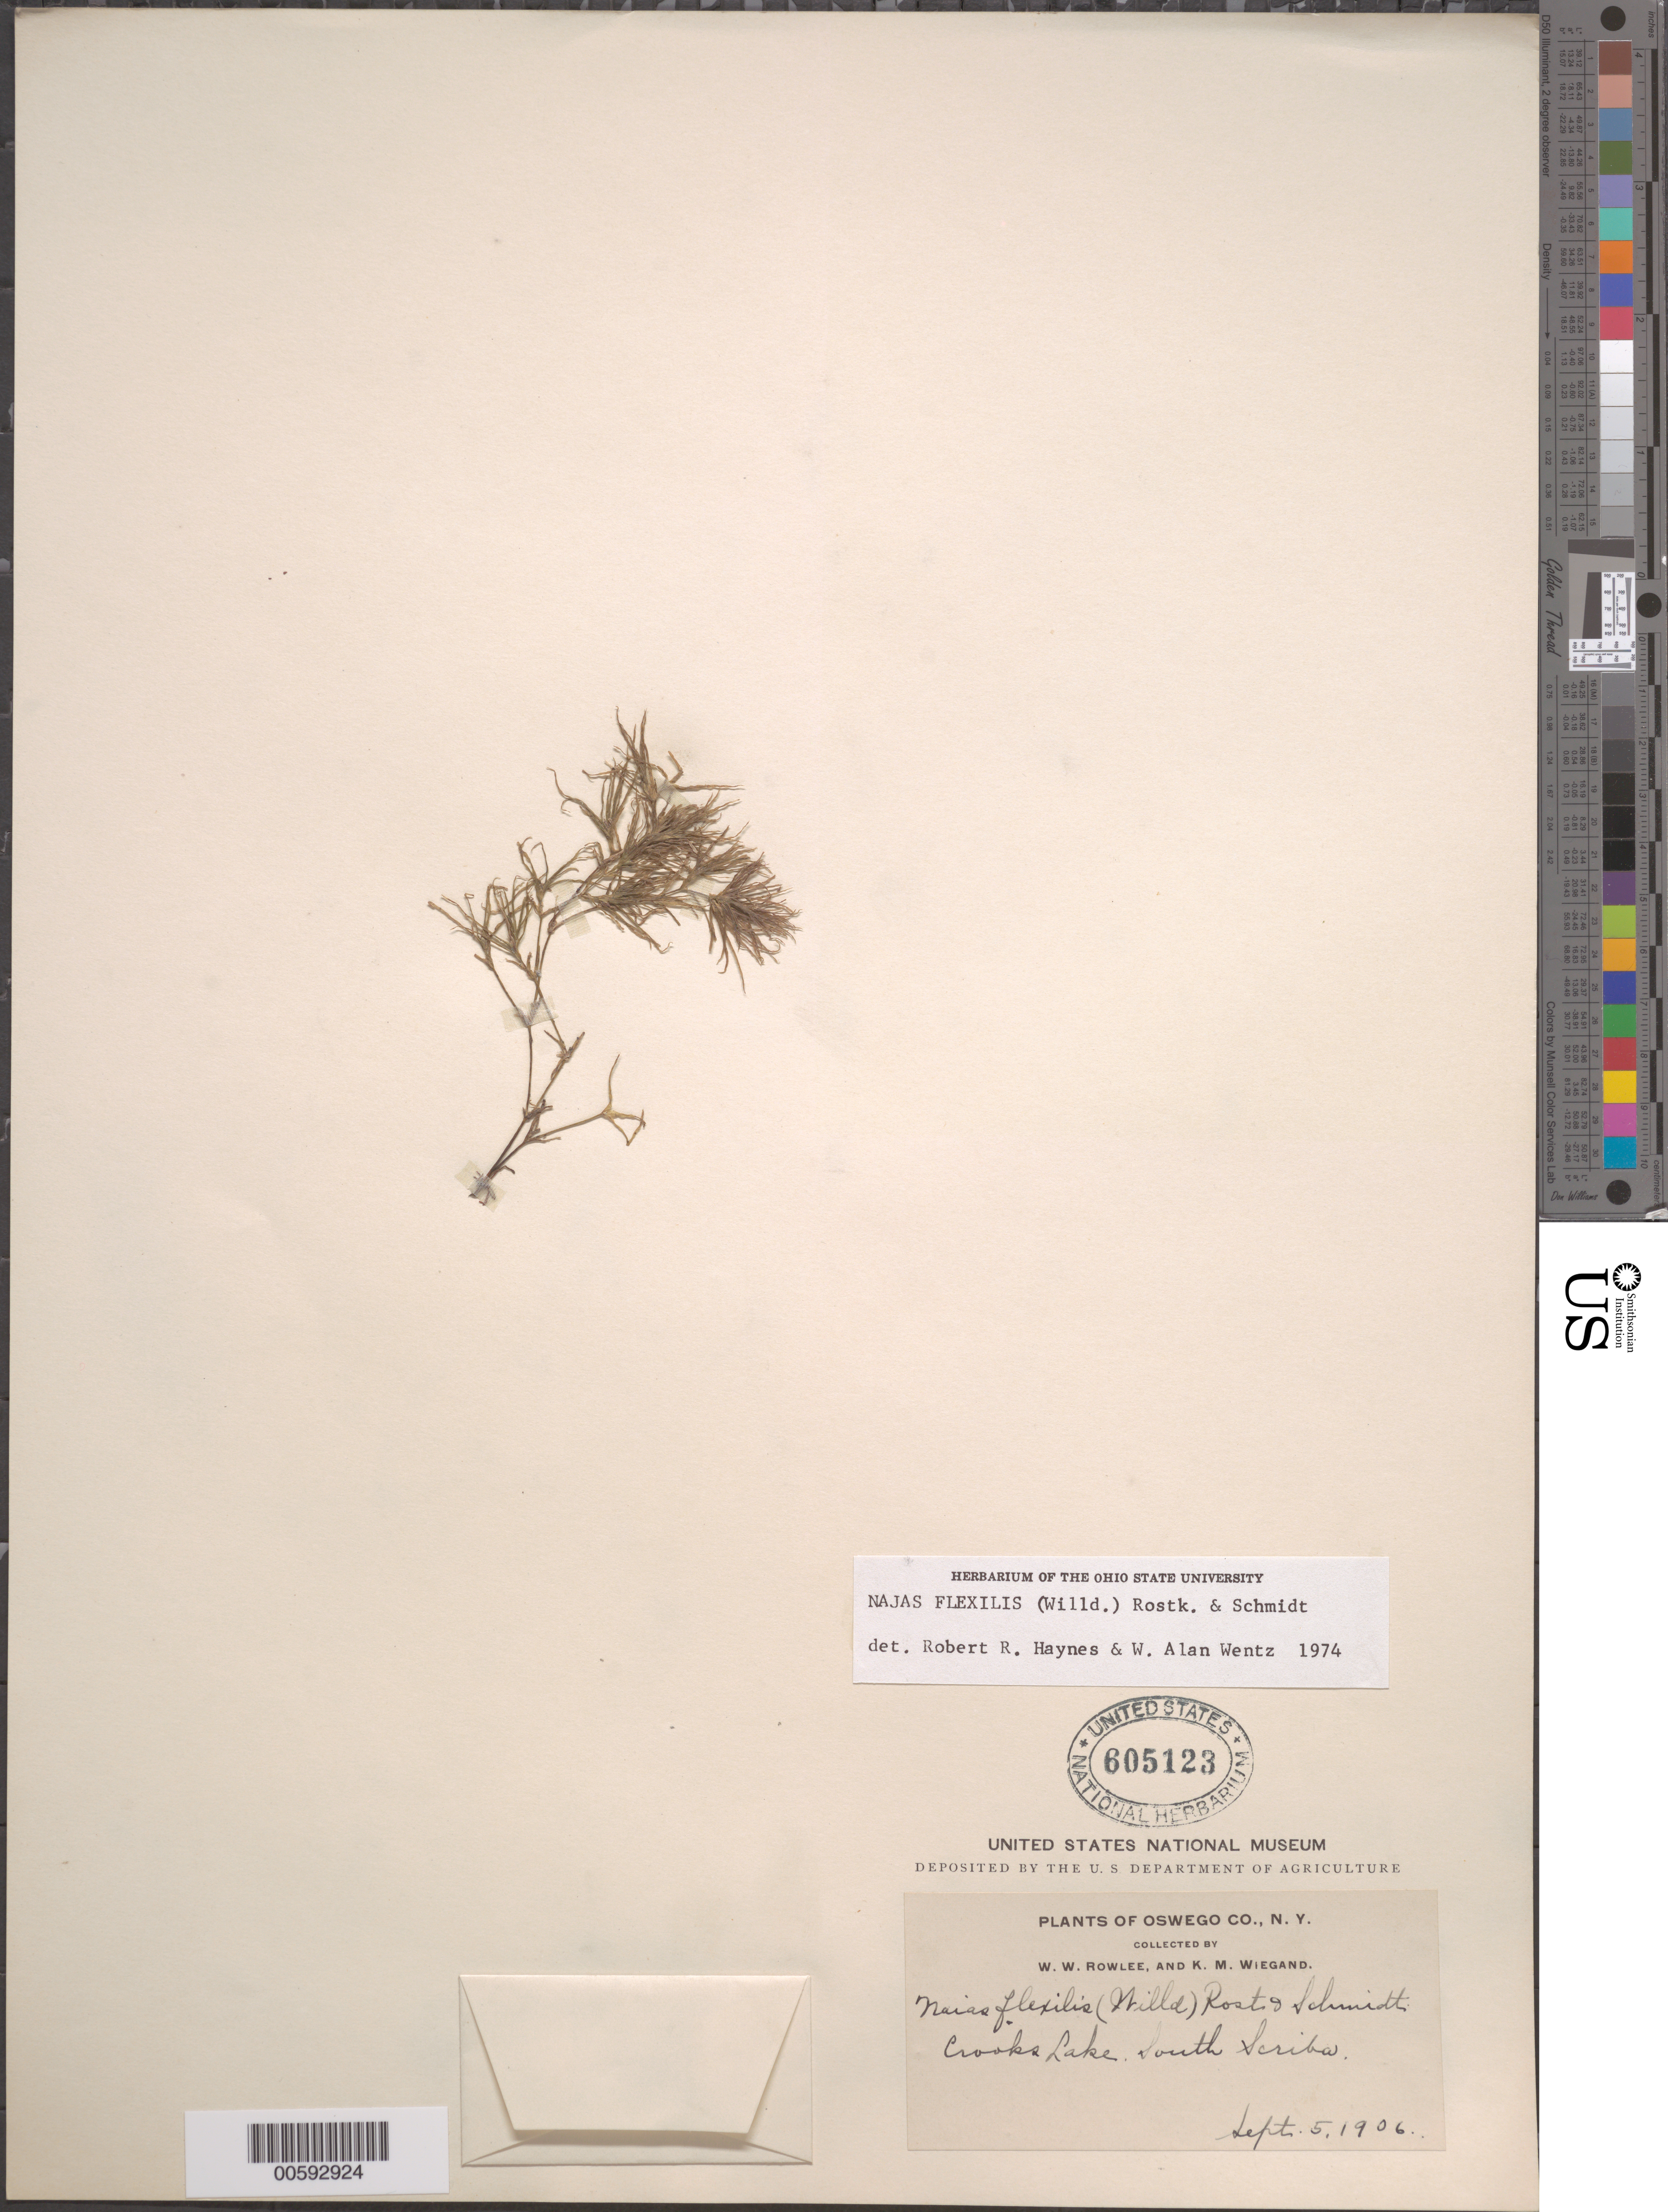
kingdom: Plantae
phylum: Tracheophyta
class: Liliopsida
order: Alismatales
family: Hydrocharitaceae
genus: Najas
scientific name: Najas flexilis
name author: (Willd.) Rostk. & Schmidt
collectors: W. W. Rowlee & K. M. Wiegand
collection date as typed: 05 Sep 1906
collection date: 1906-09-05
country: United States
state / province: New York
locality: Crooks Lake, South Scriba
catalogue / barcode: US 605123